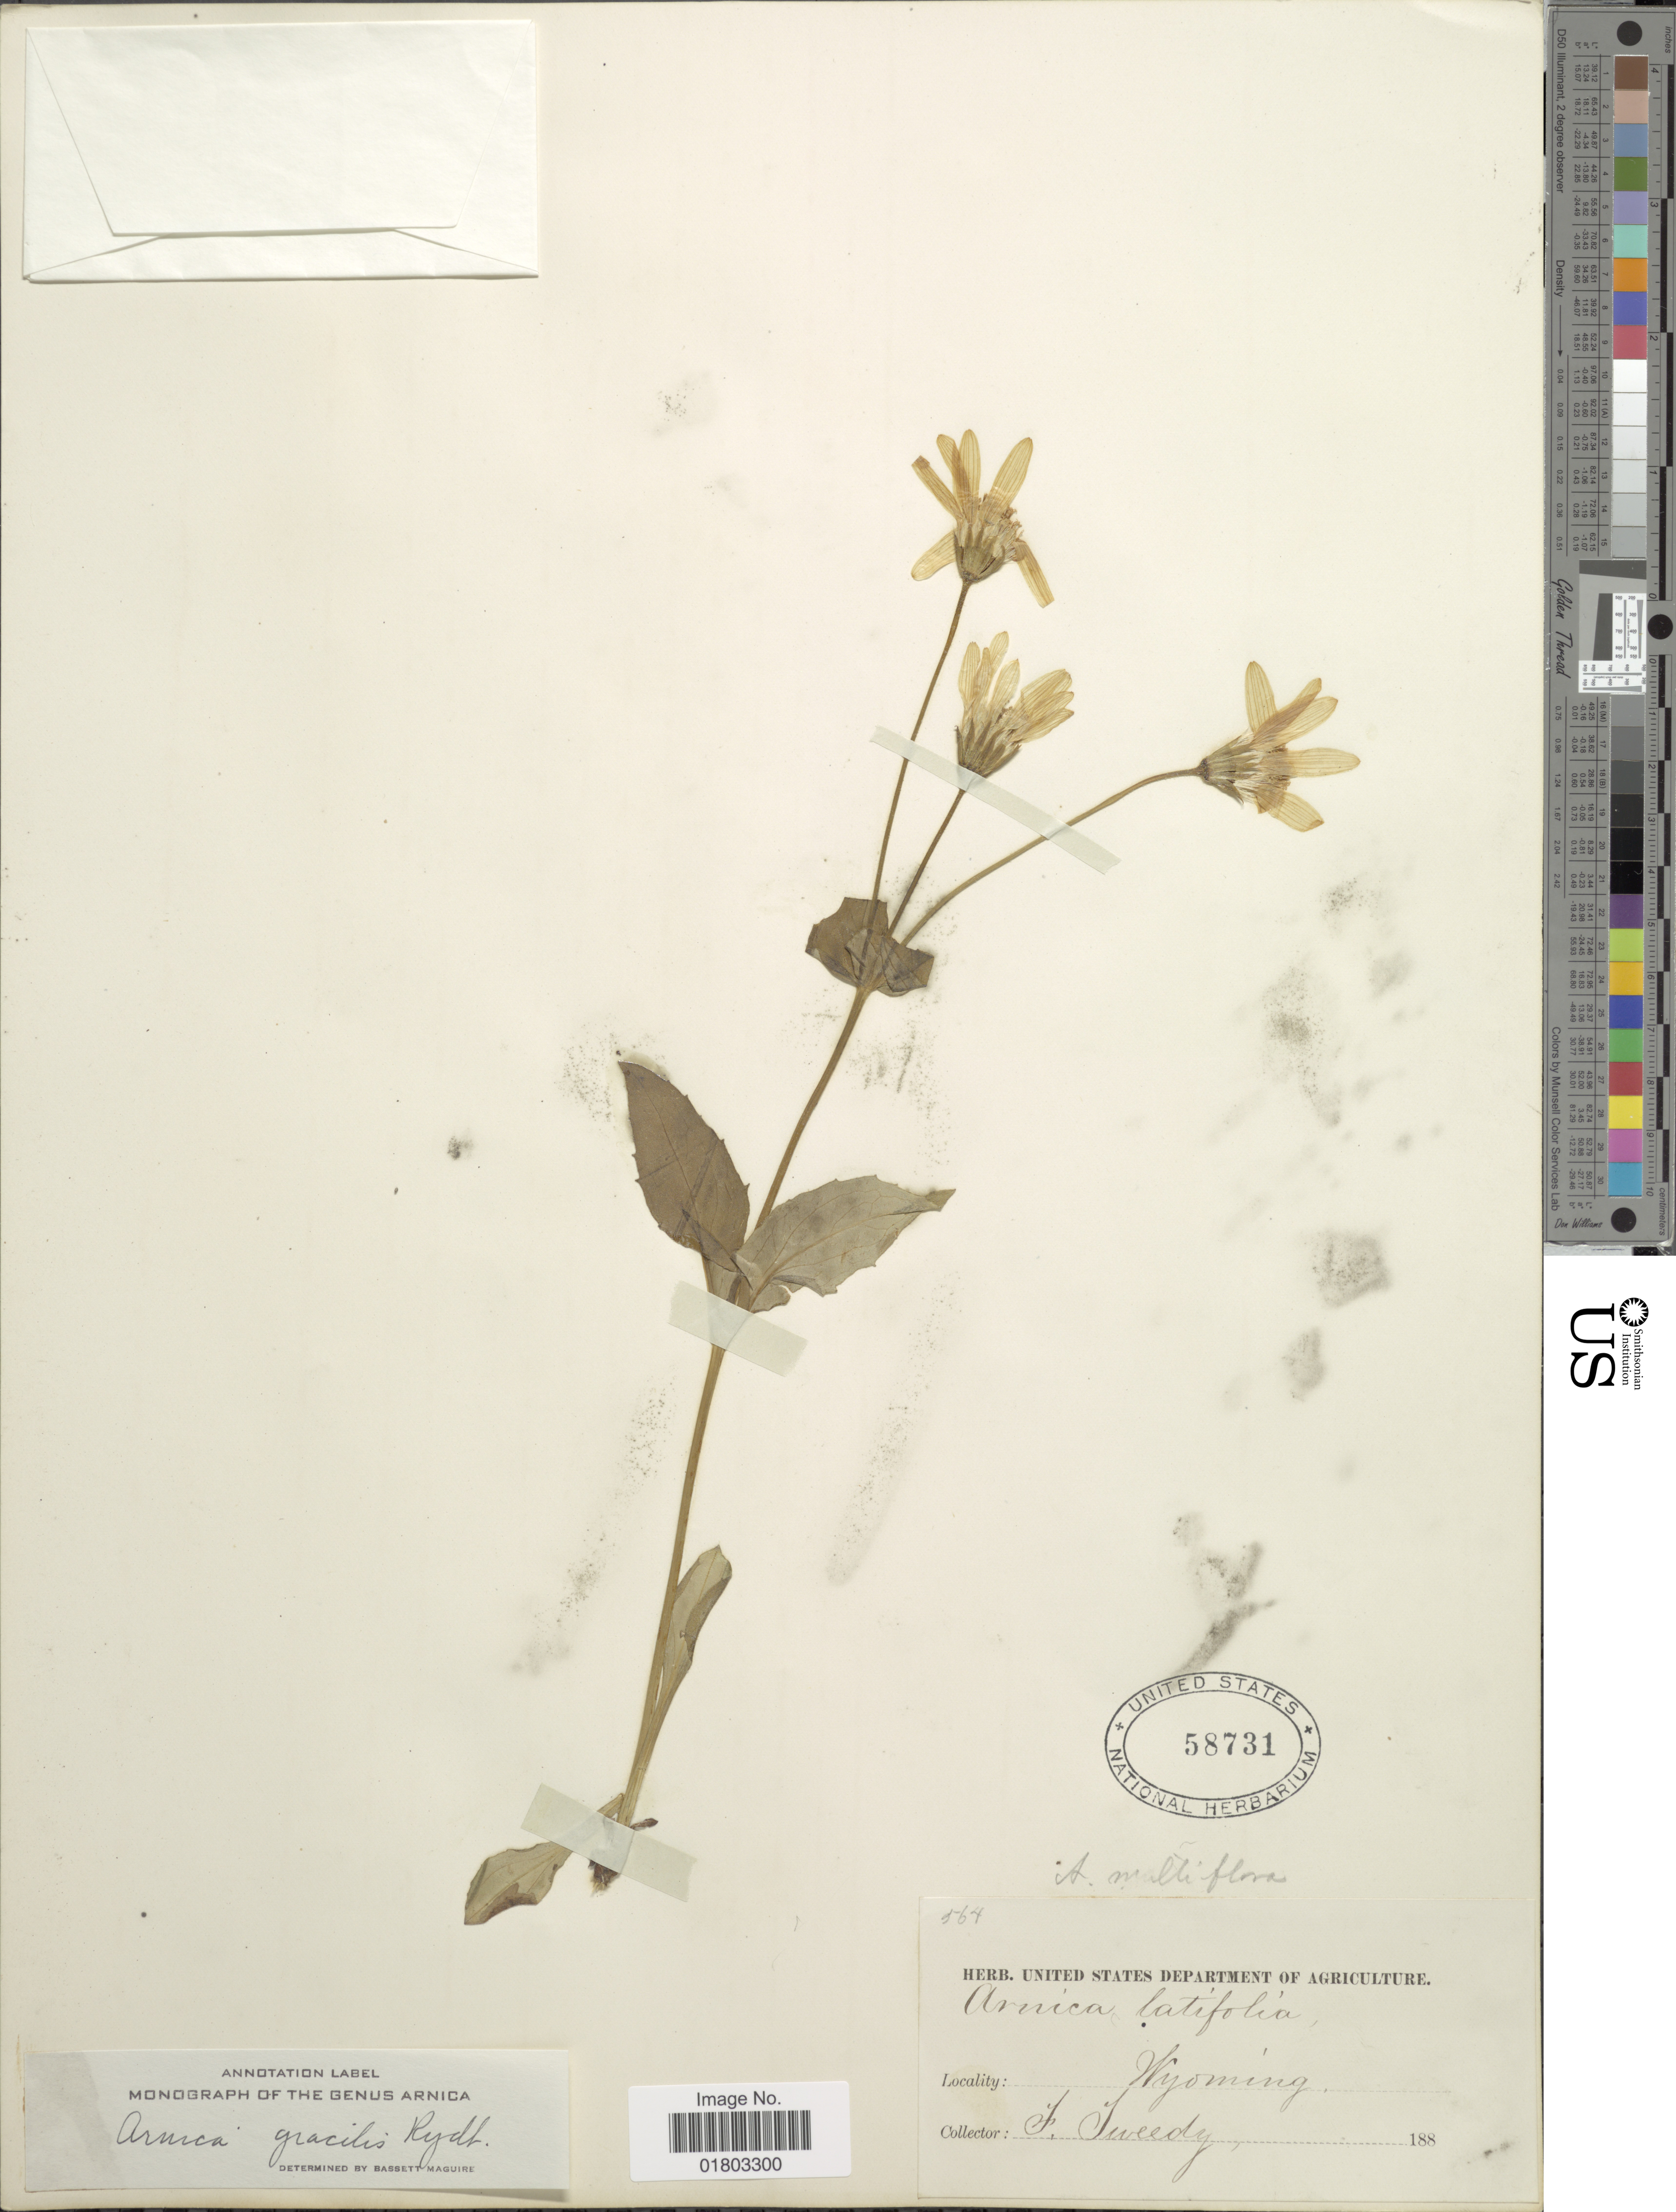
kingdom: Plantae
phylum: Tracheophyta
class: Magnoliopsida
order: Asterales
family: Asteraceae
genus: Arnica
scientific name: Arnica gracilis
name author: Rydb.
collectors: F. Tweedy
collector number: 564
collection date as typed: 188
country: United States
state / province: Wyoming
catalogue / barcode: US 58731